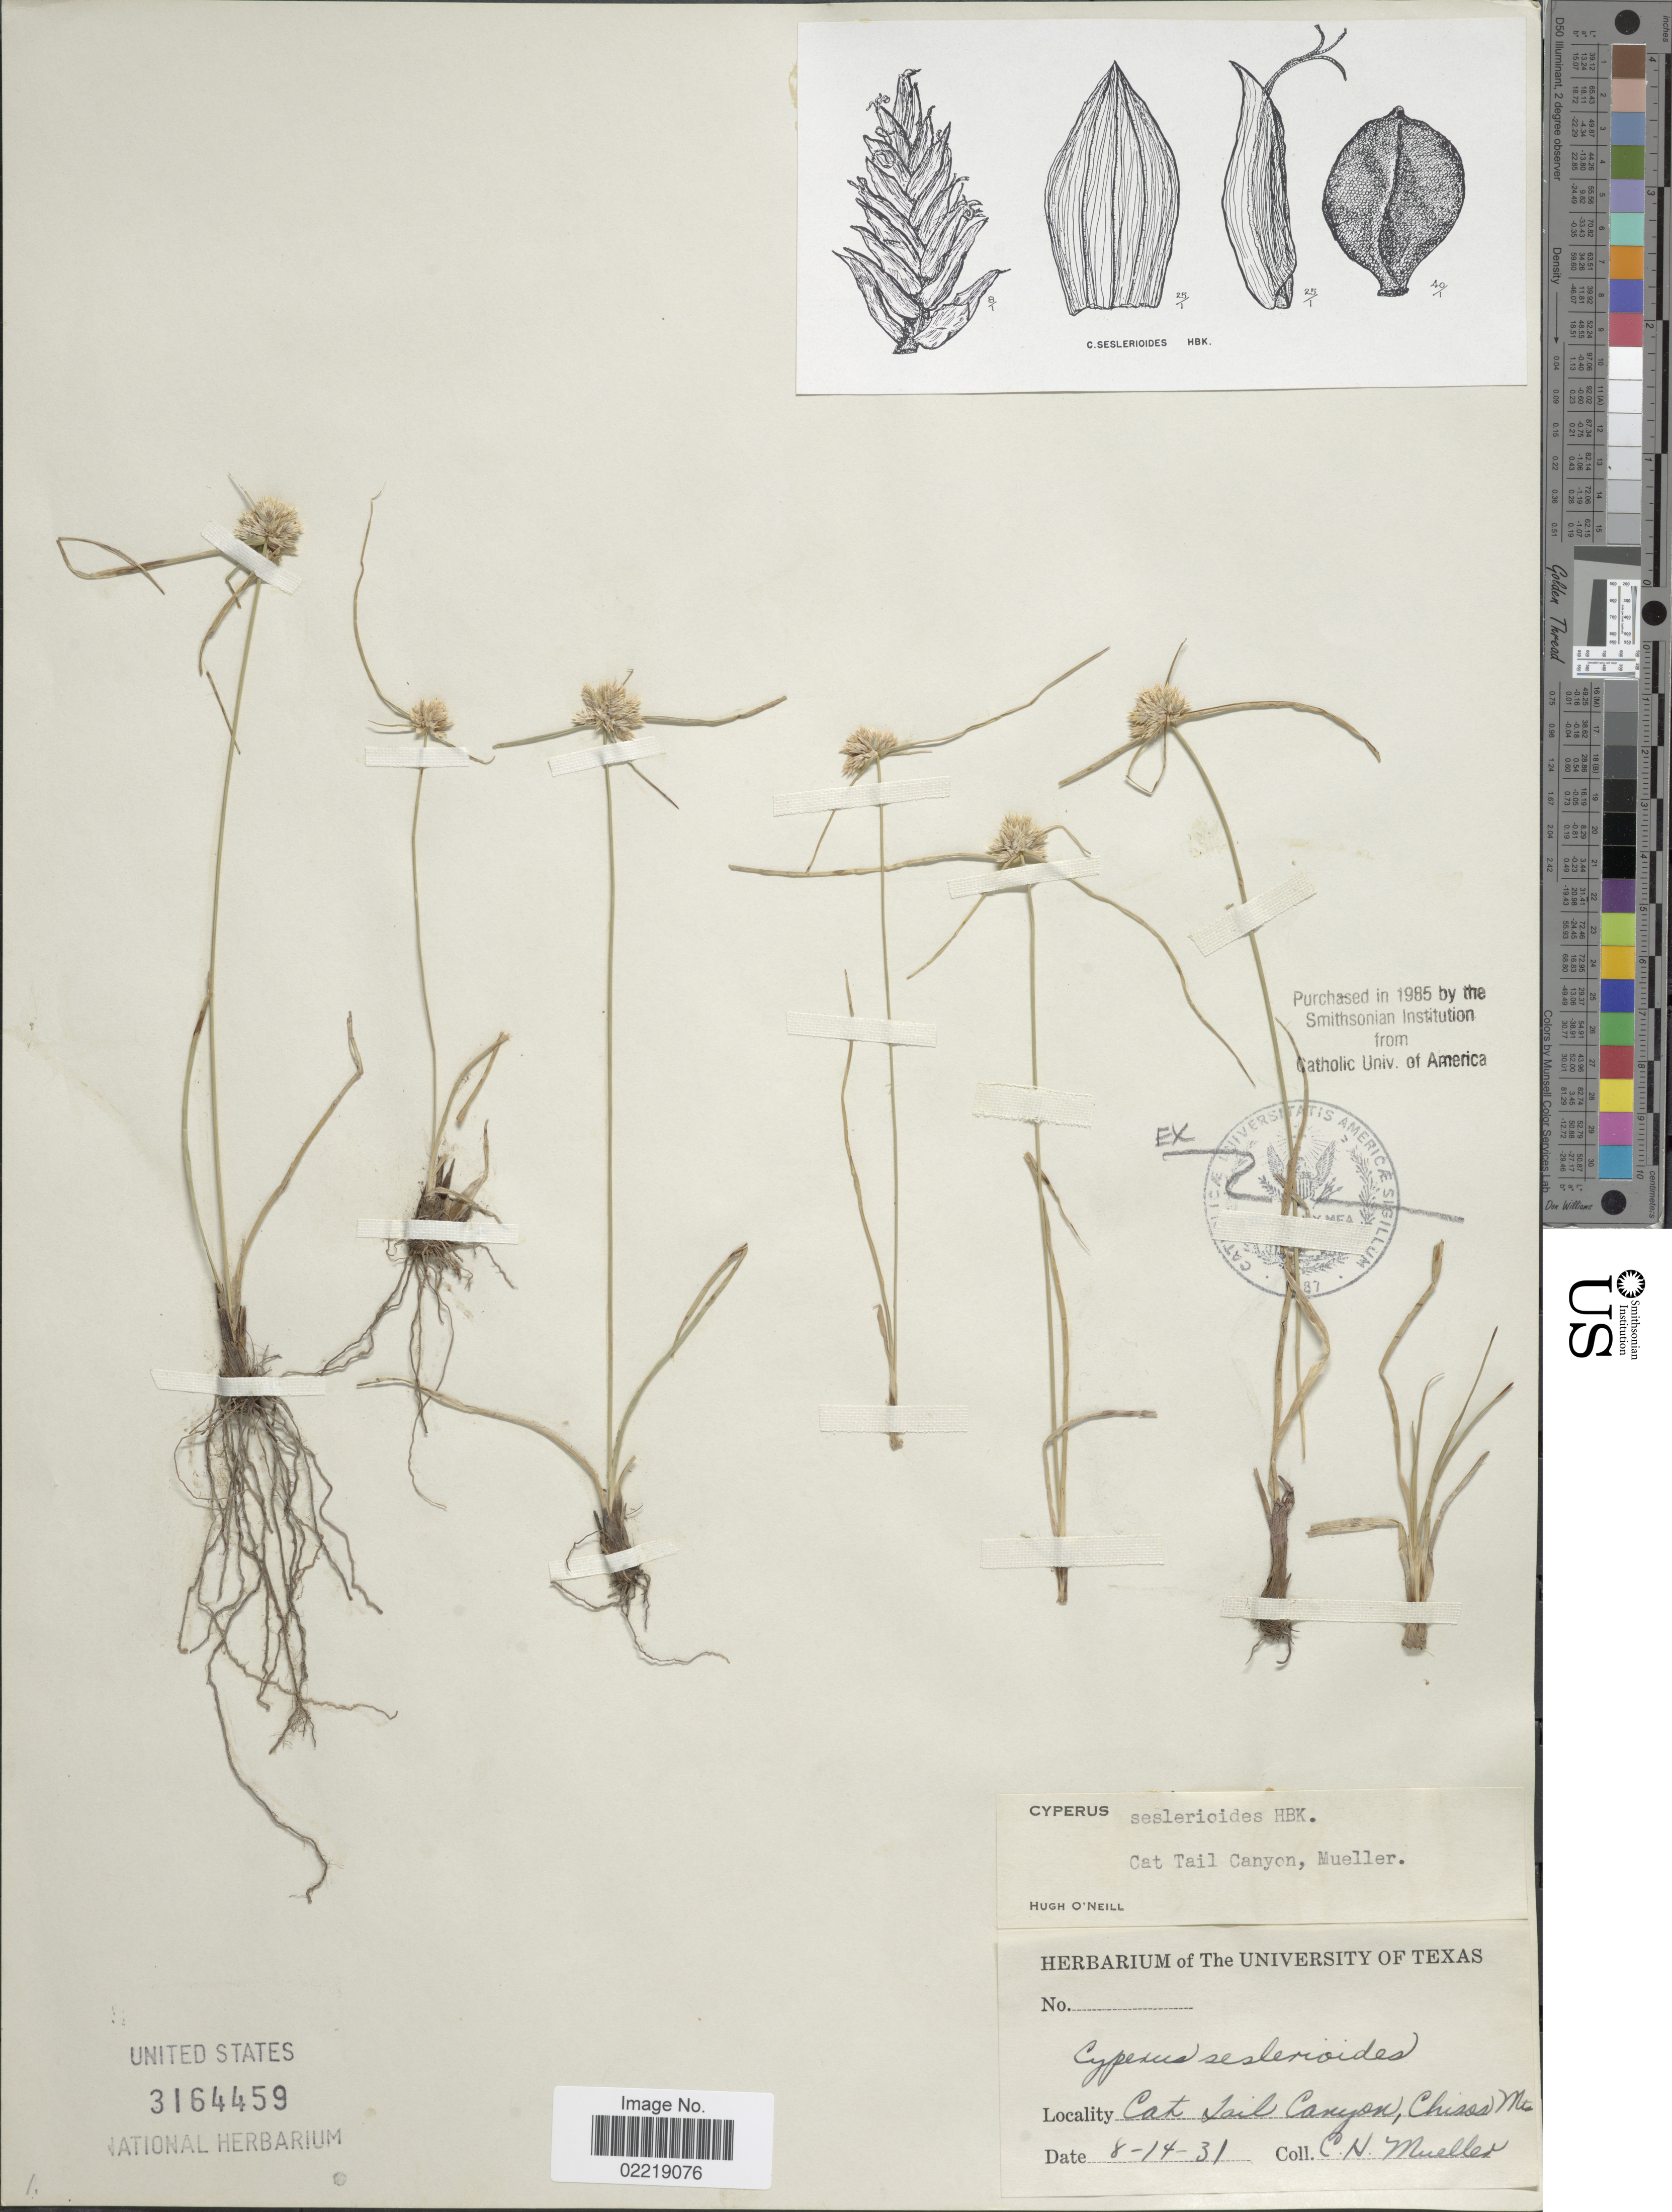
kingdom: Plantae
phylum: Tracheophyta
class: Liliopsida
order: Poales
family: Cyperaceae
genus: Cyperus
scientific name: Cyperus seslerioides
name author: Kunth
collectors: C. Mueller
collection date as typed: Transcribed d/m/y: 14/8/31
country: United States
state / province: Texas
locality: Cat Tail Canyon, Chisos Mts.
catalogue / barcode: US 3164459